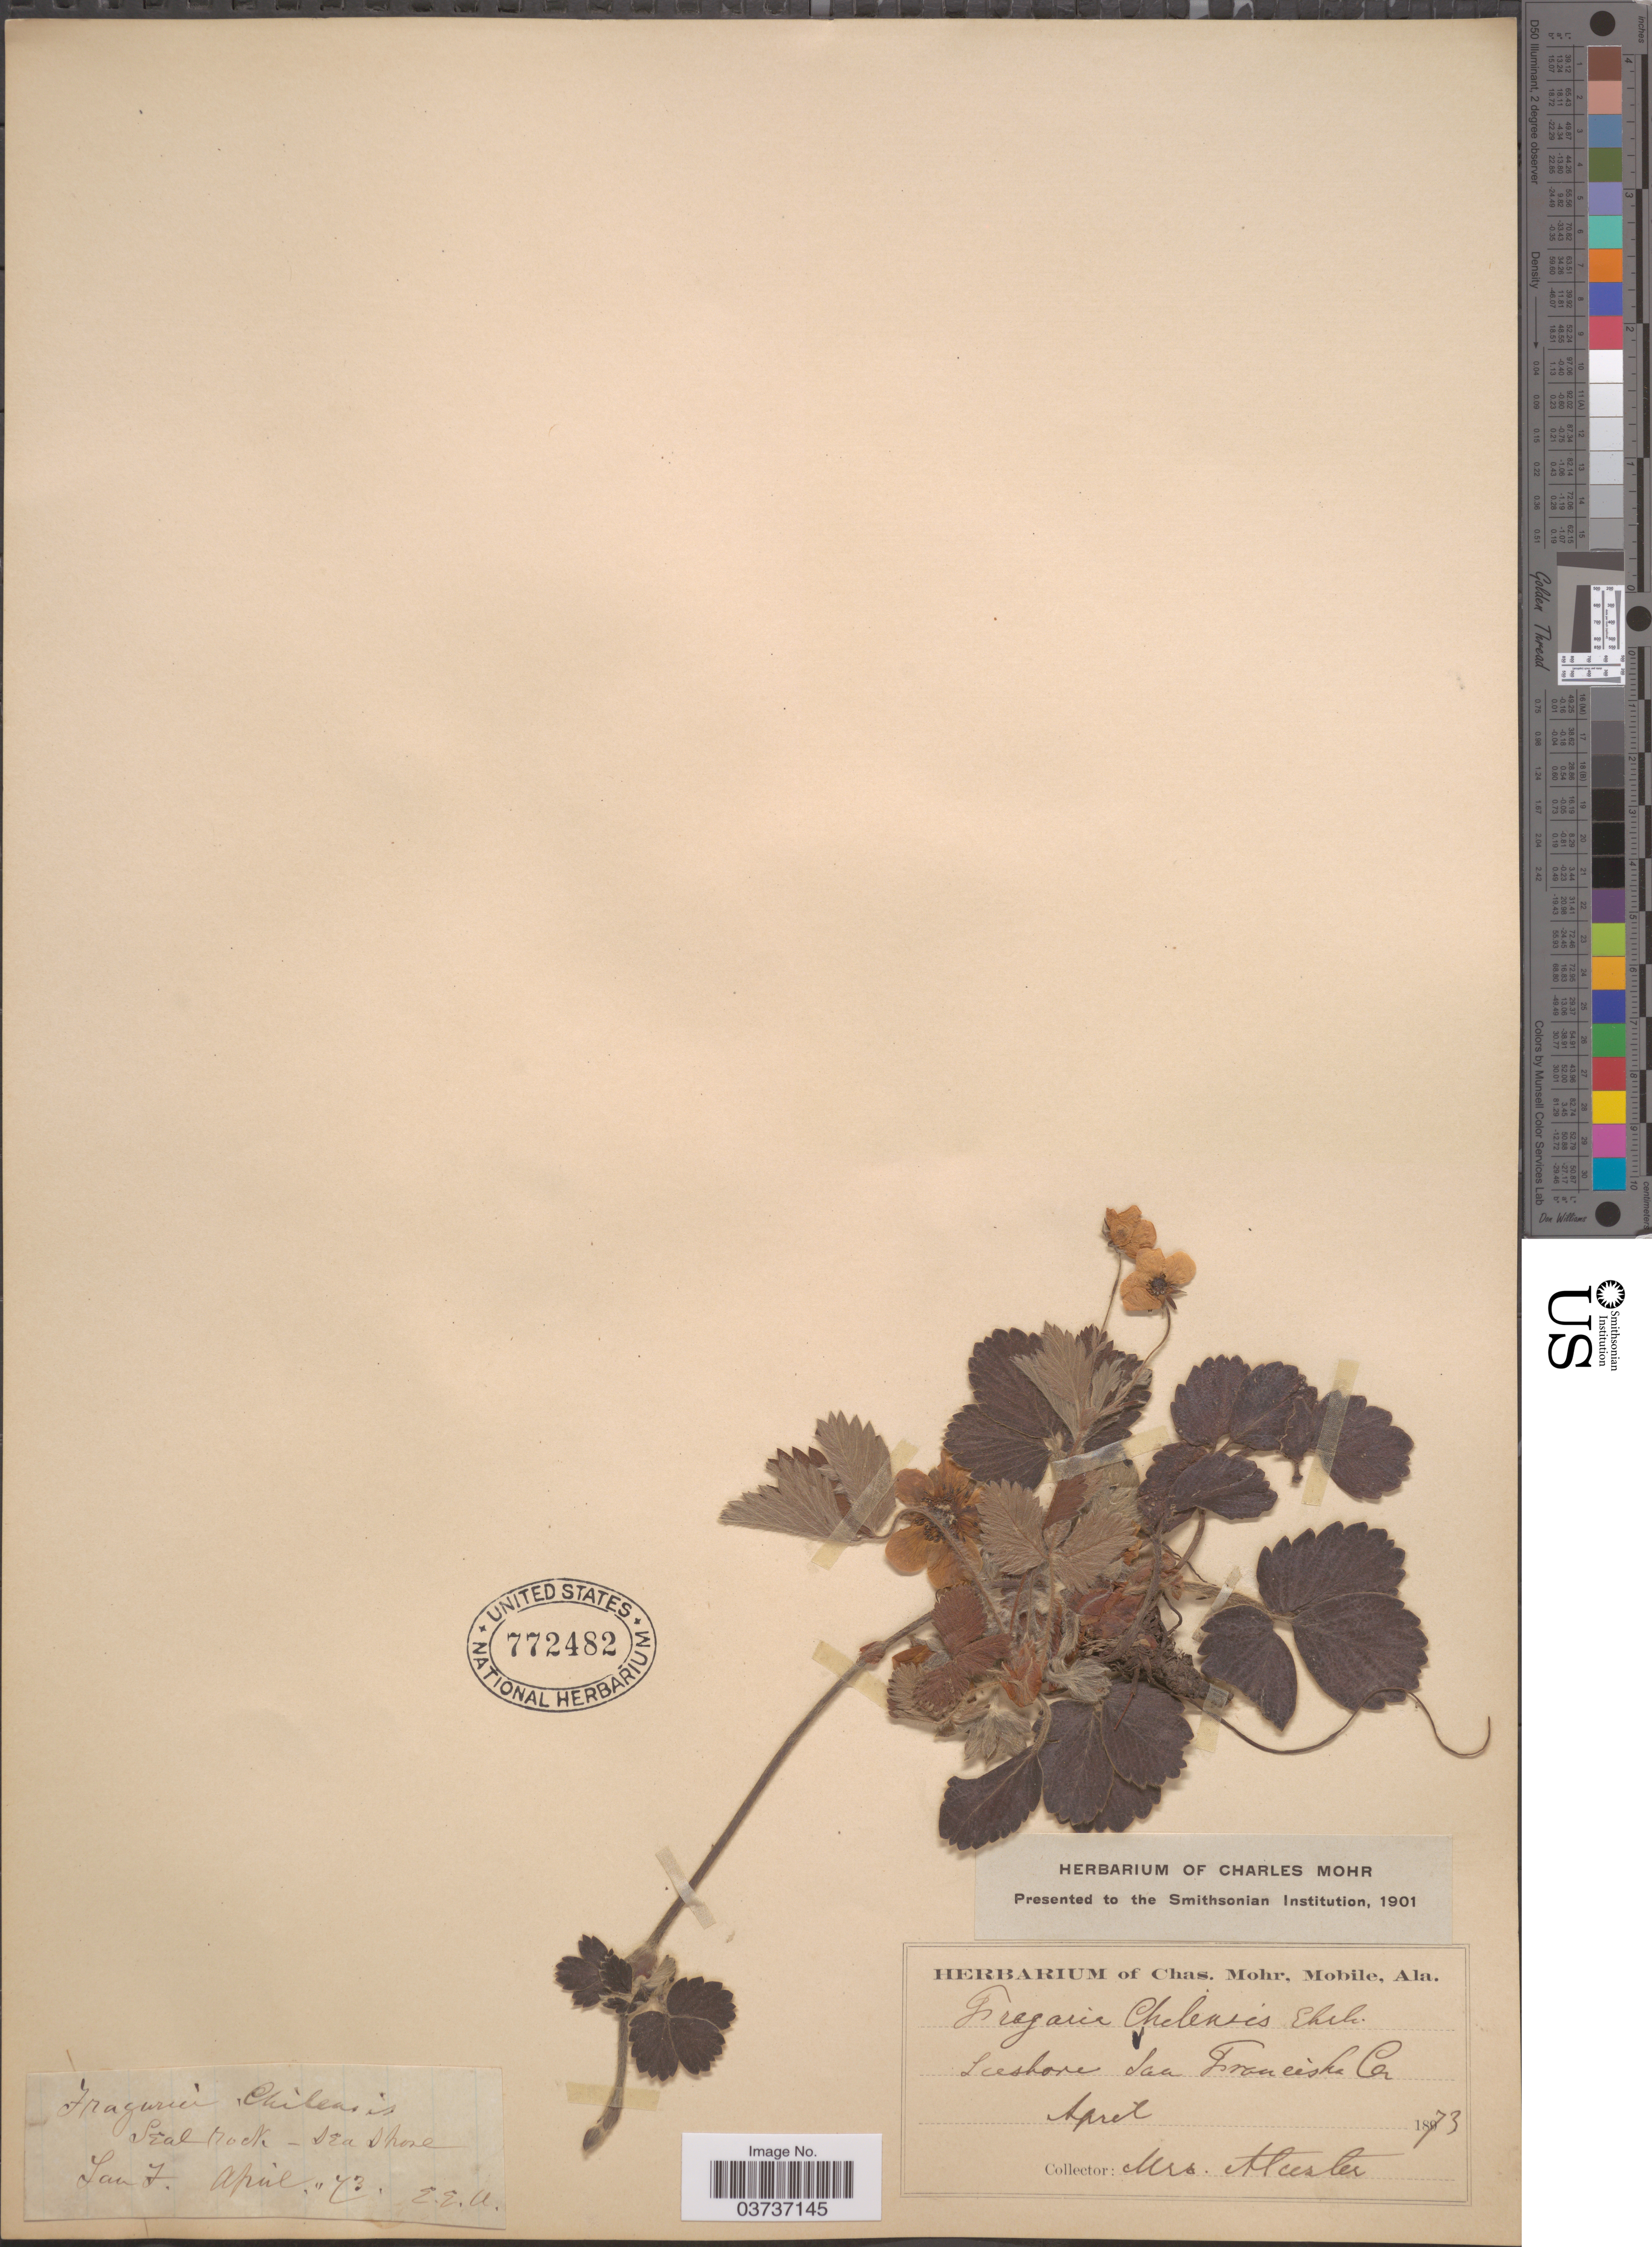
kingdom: Plantae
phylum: Tracheophyta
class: Magnoliopsida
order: Rosales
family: Rosaceae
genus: Fragaria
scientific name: Fragaria chiloensis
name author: (L.) Mill.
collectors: Atwater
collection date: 1873-04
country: United States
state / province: California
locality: Seashore San Francisko Ca.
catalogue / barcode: US 772482